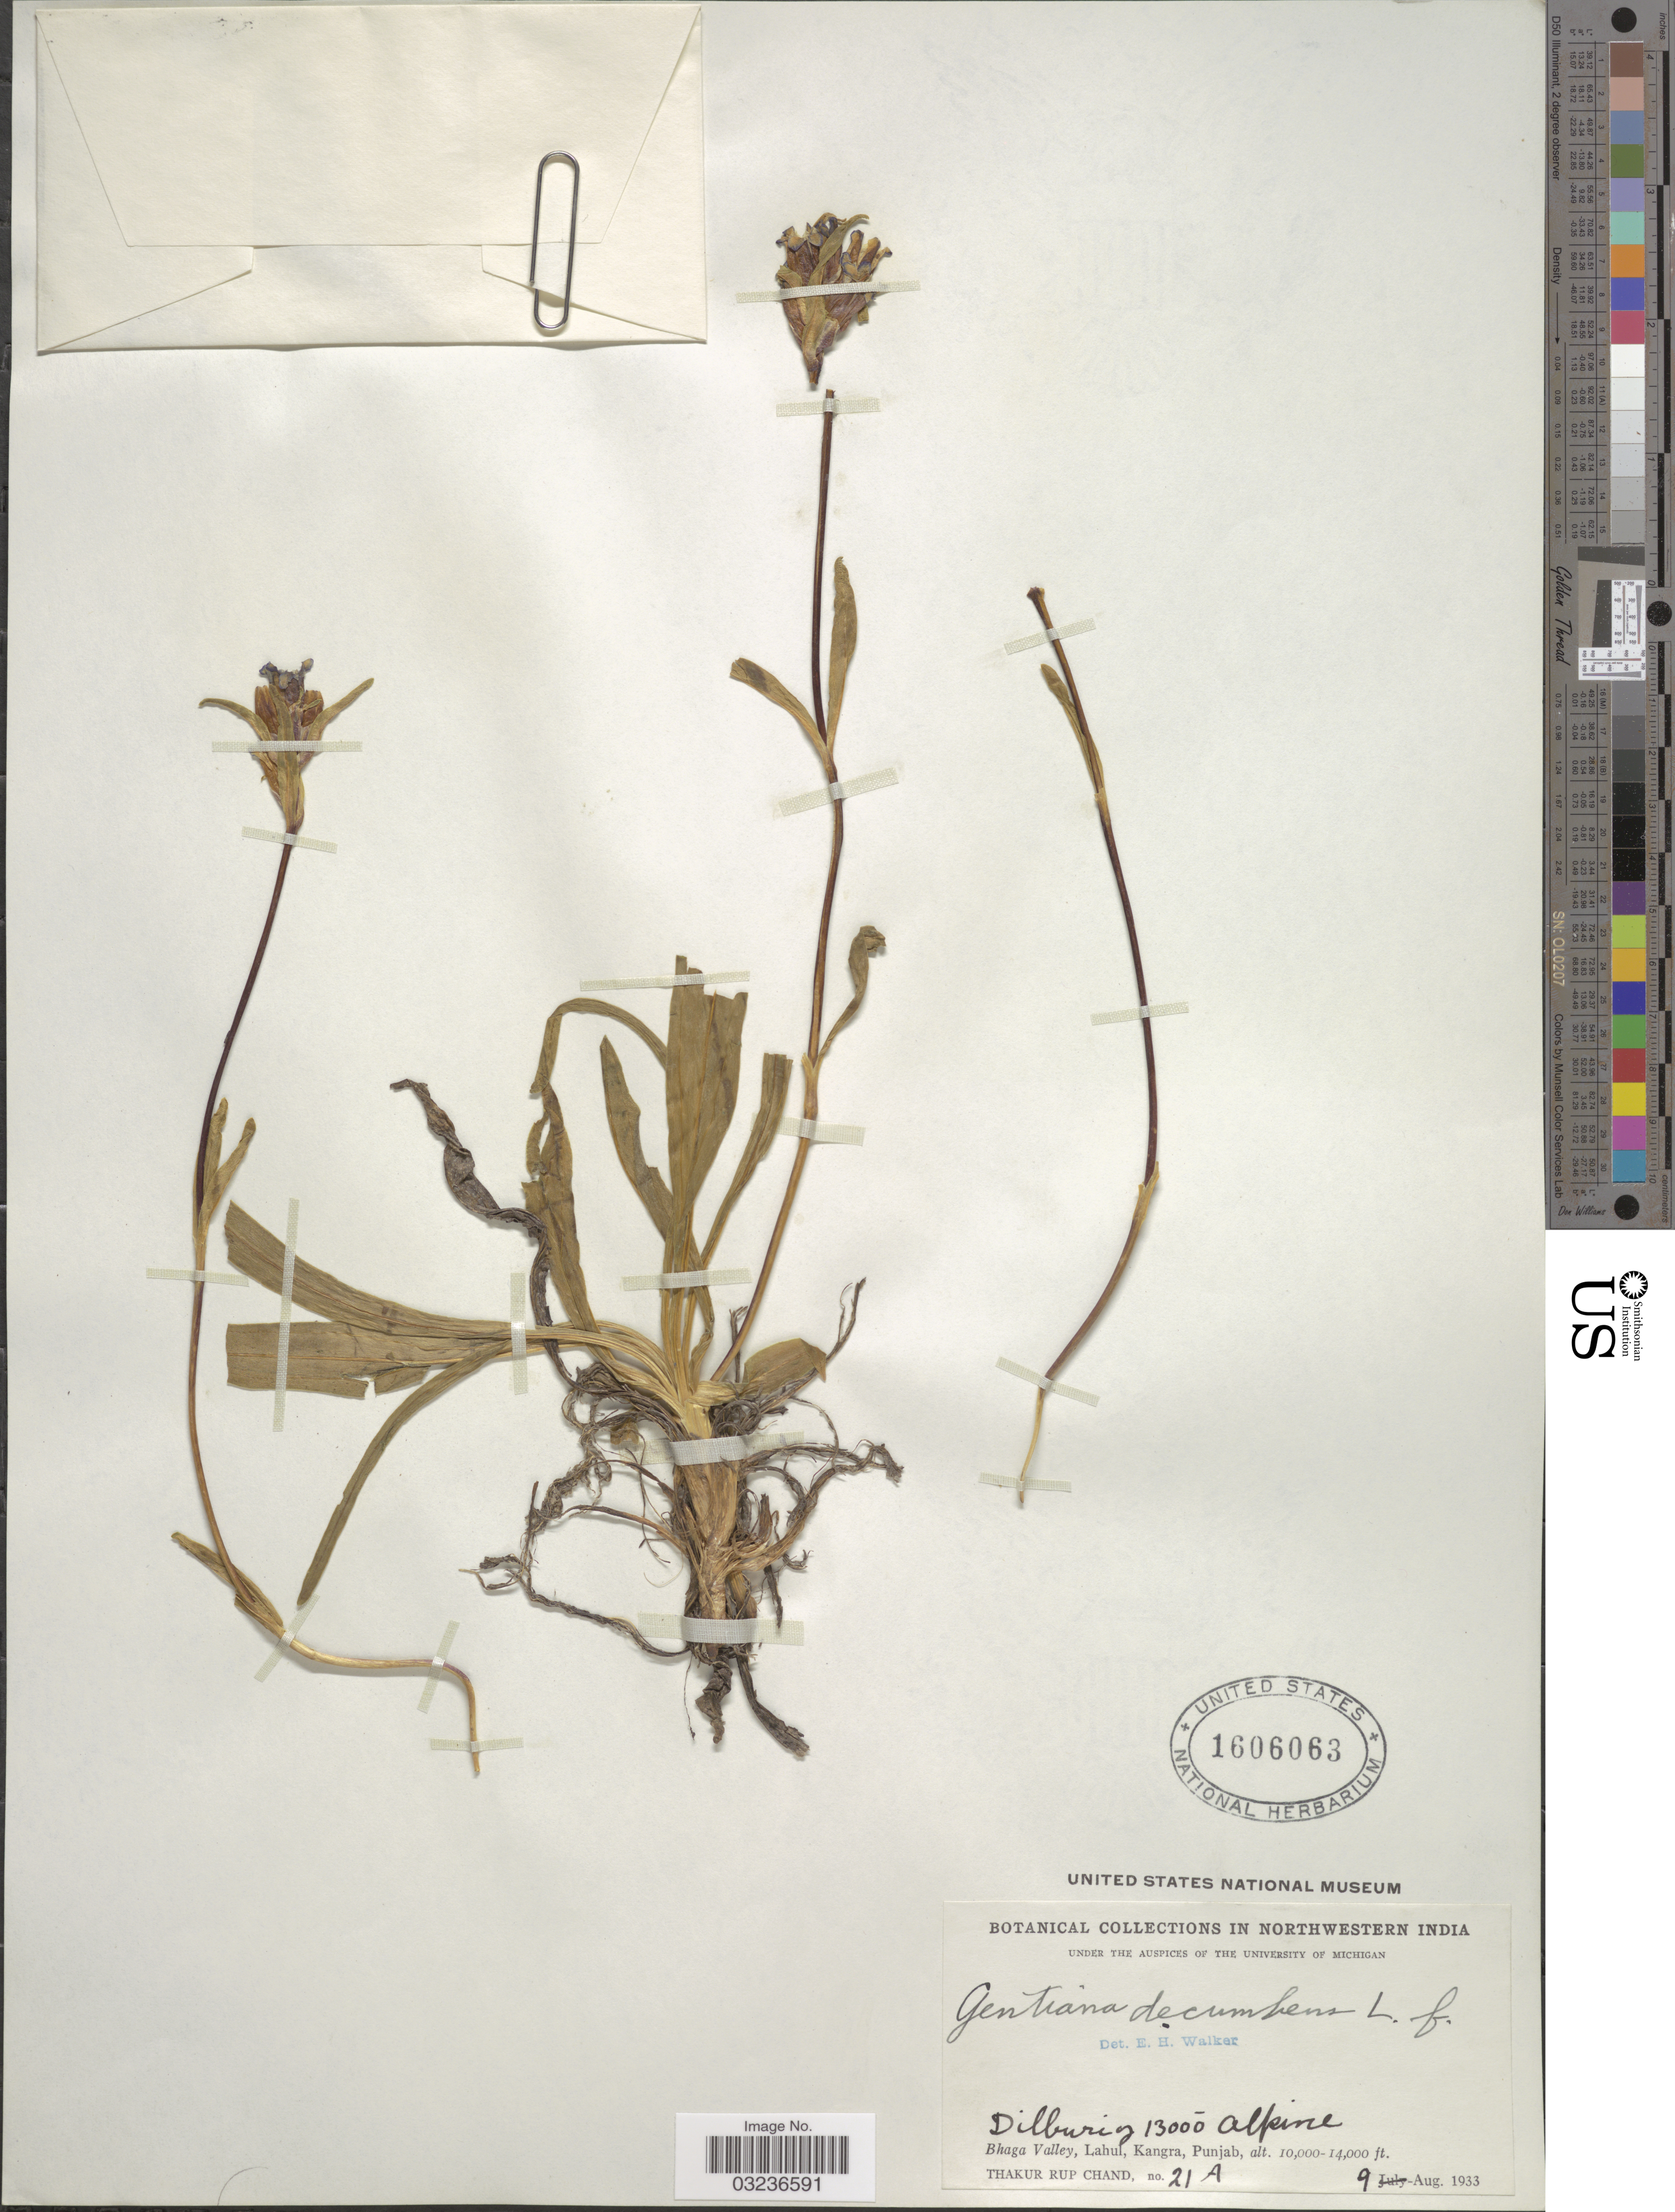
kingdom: Plantae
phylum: Tracheophyta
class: Magnoliopsida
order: Gentianales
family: Gentianaceae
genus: Gentiana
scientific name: Gentiana decumbens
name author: L. f.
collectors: T. R. Chand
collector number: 21A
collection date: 1933-08-09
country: India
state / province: Punjab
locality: Northwestern India. Dilburig. Bhaga Valley, Lahul, Kangra.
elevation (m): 3048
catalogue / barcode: US 1606063